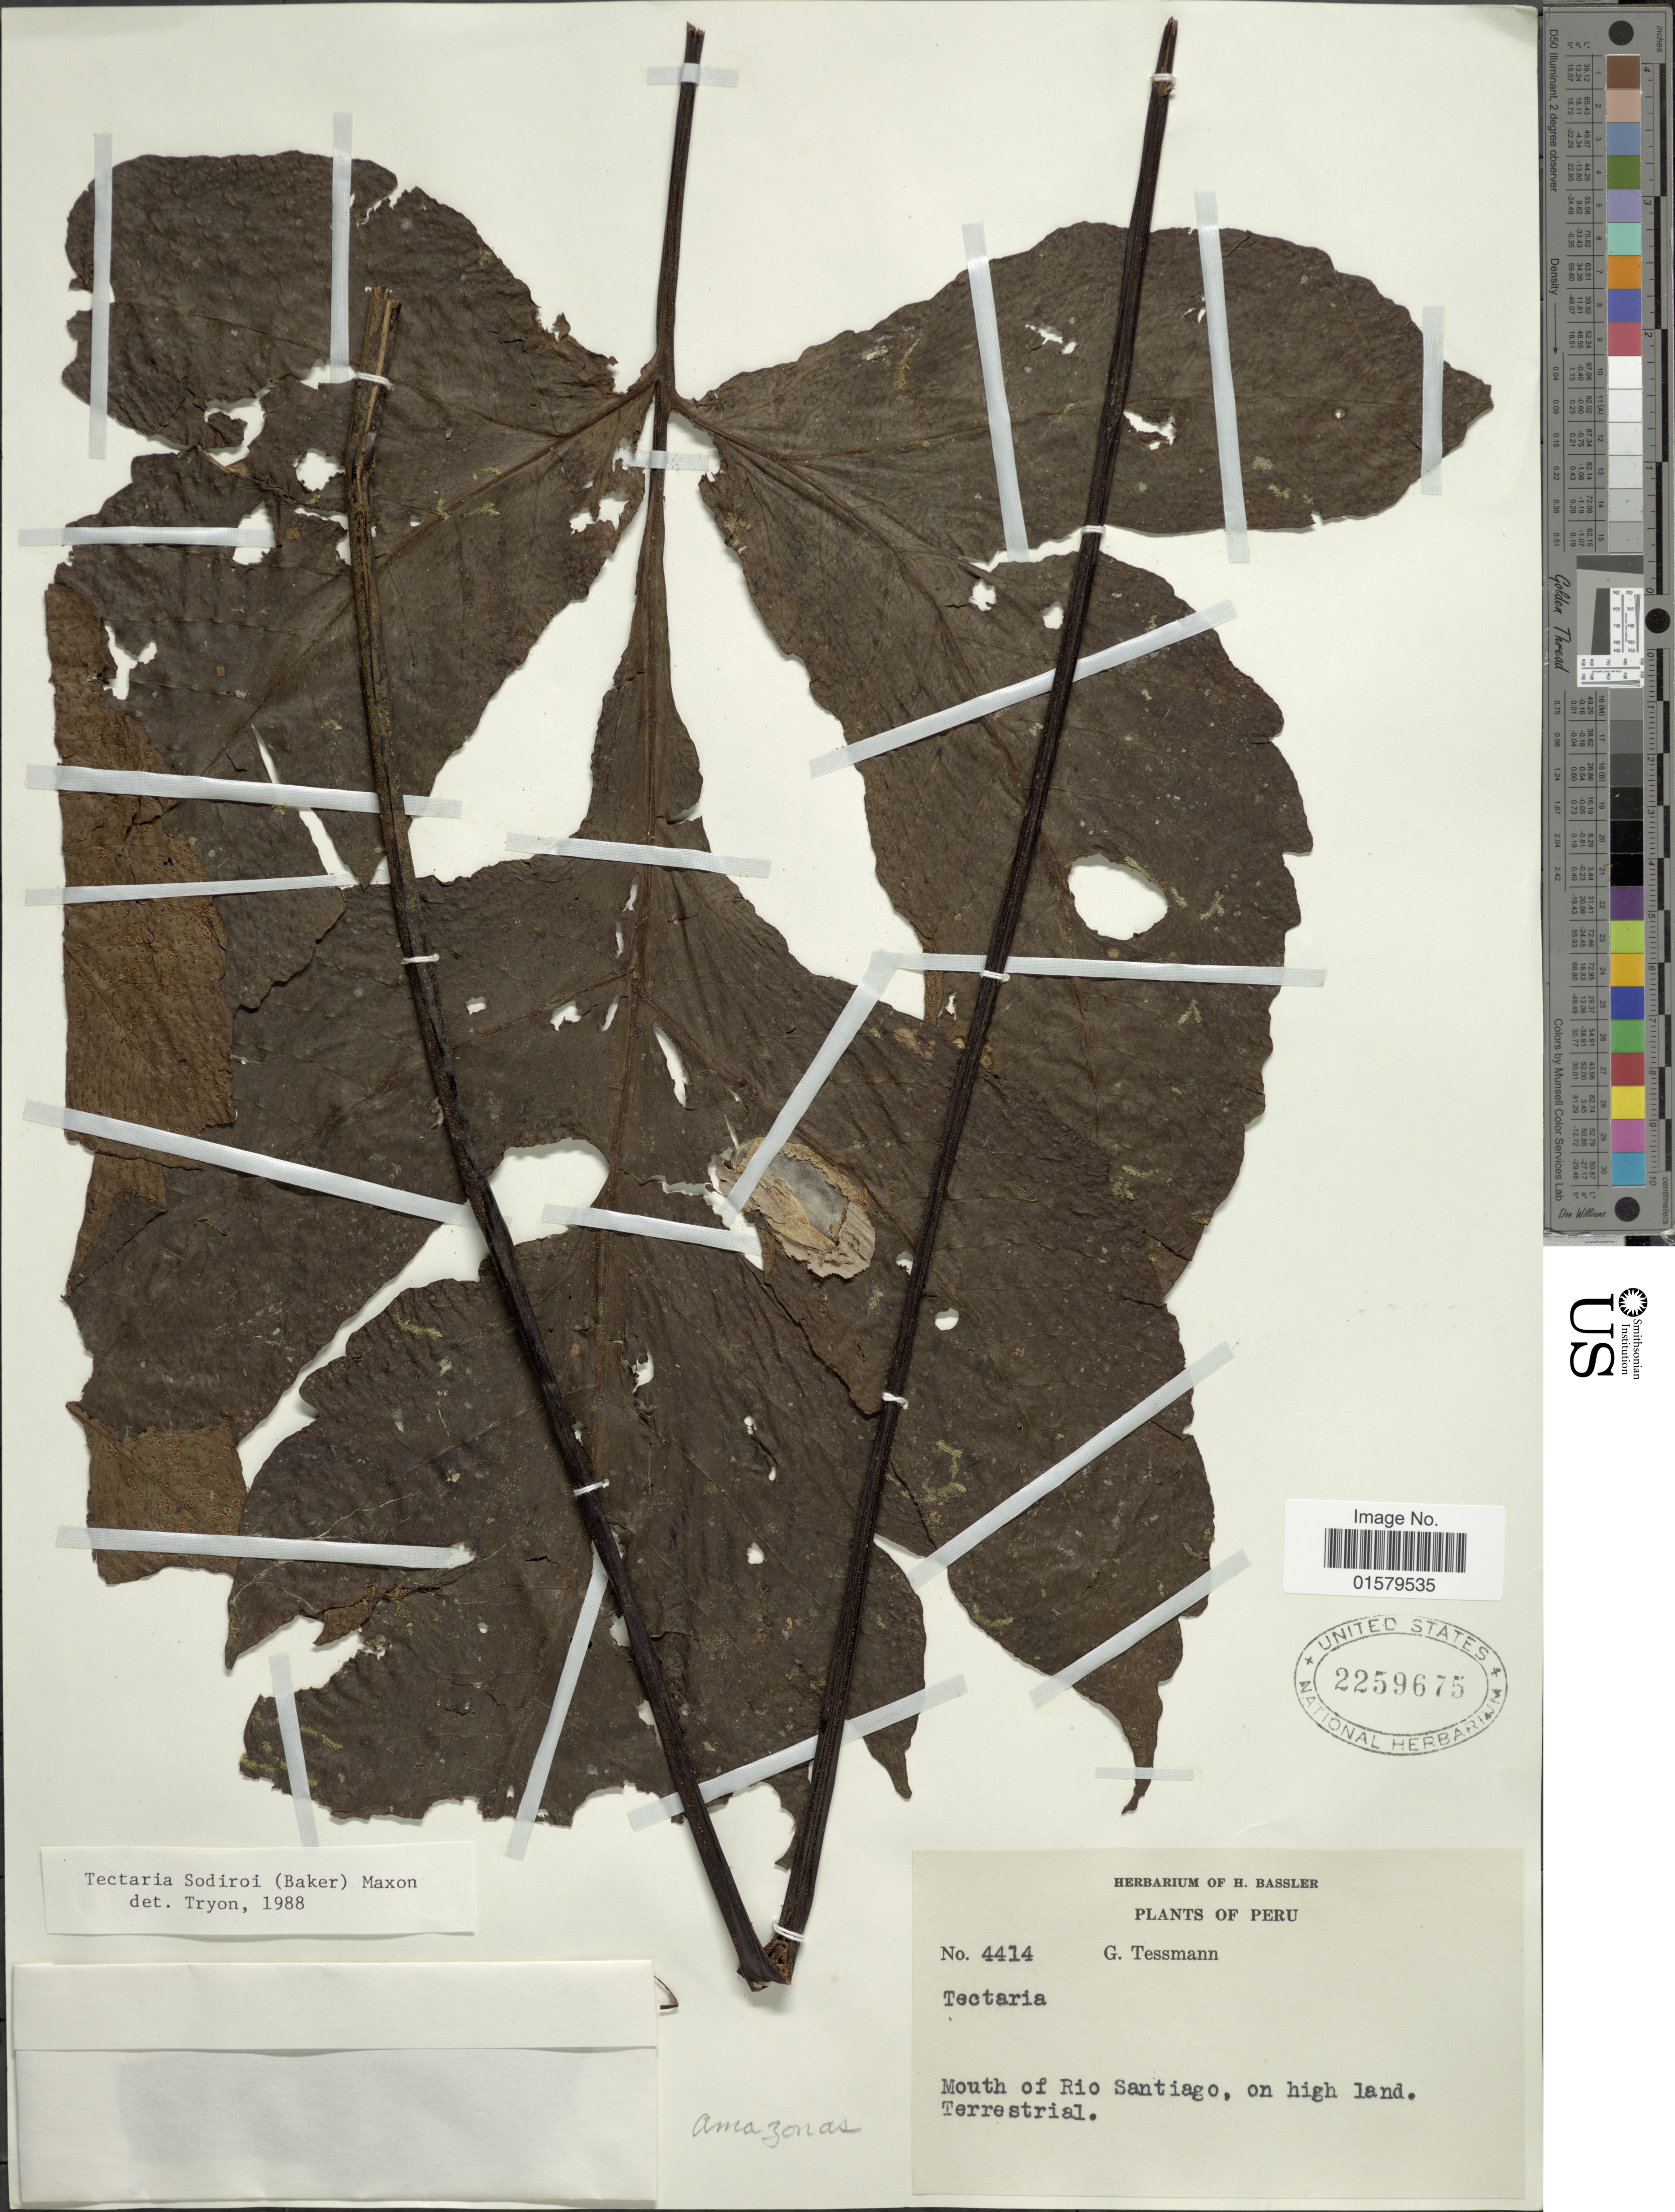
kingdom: Plantae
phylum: Tracheophyta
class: Polypodiopsida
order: Polypodiales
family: Tectariaceae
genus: Tectaria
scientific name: Tectaria antioquiana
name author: (Baker) C. Chr.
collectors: G. Tessmann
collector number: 4414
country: Peru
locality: Mouth of Rio Santiago, on high land. Terrestrial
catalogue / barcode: US 2259675